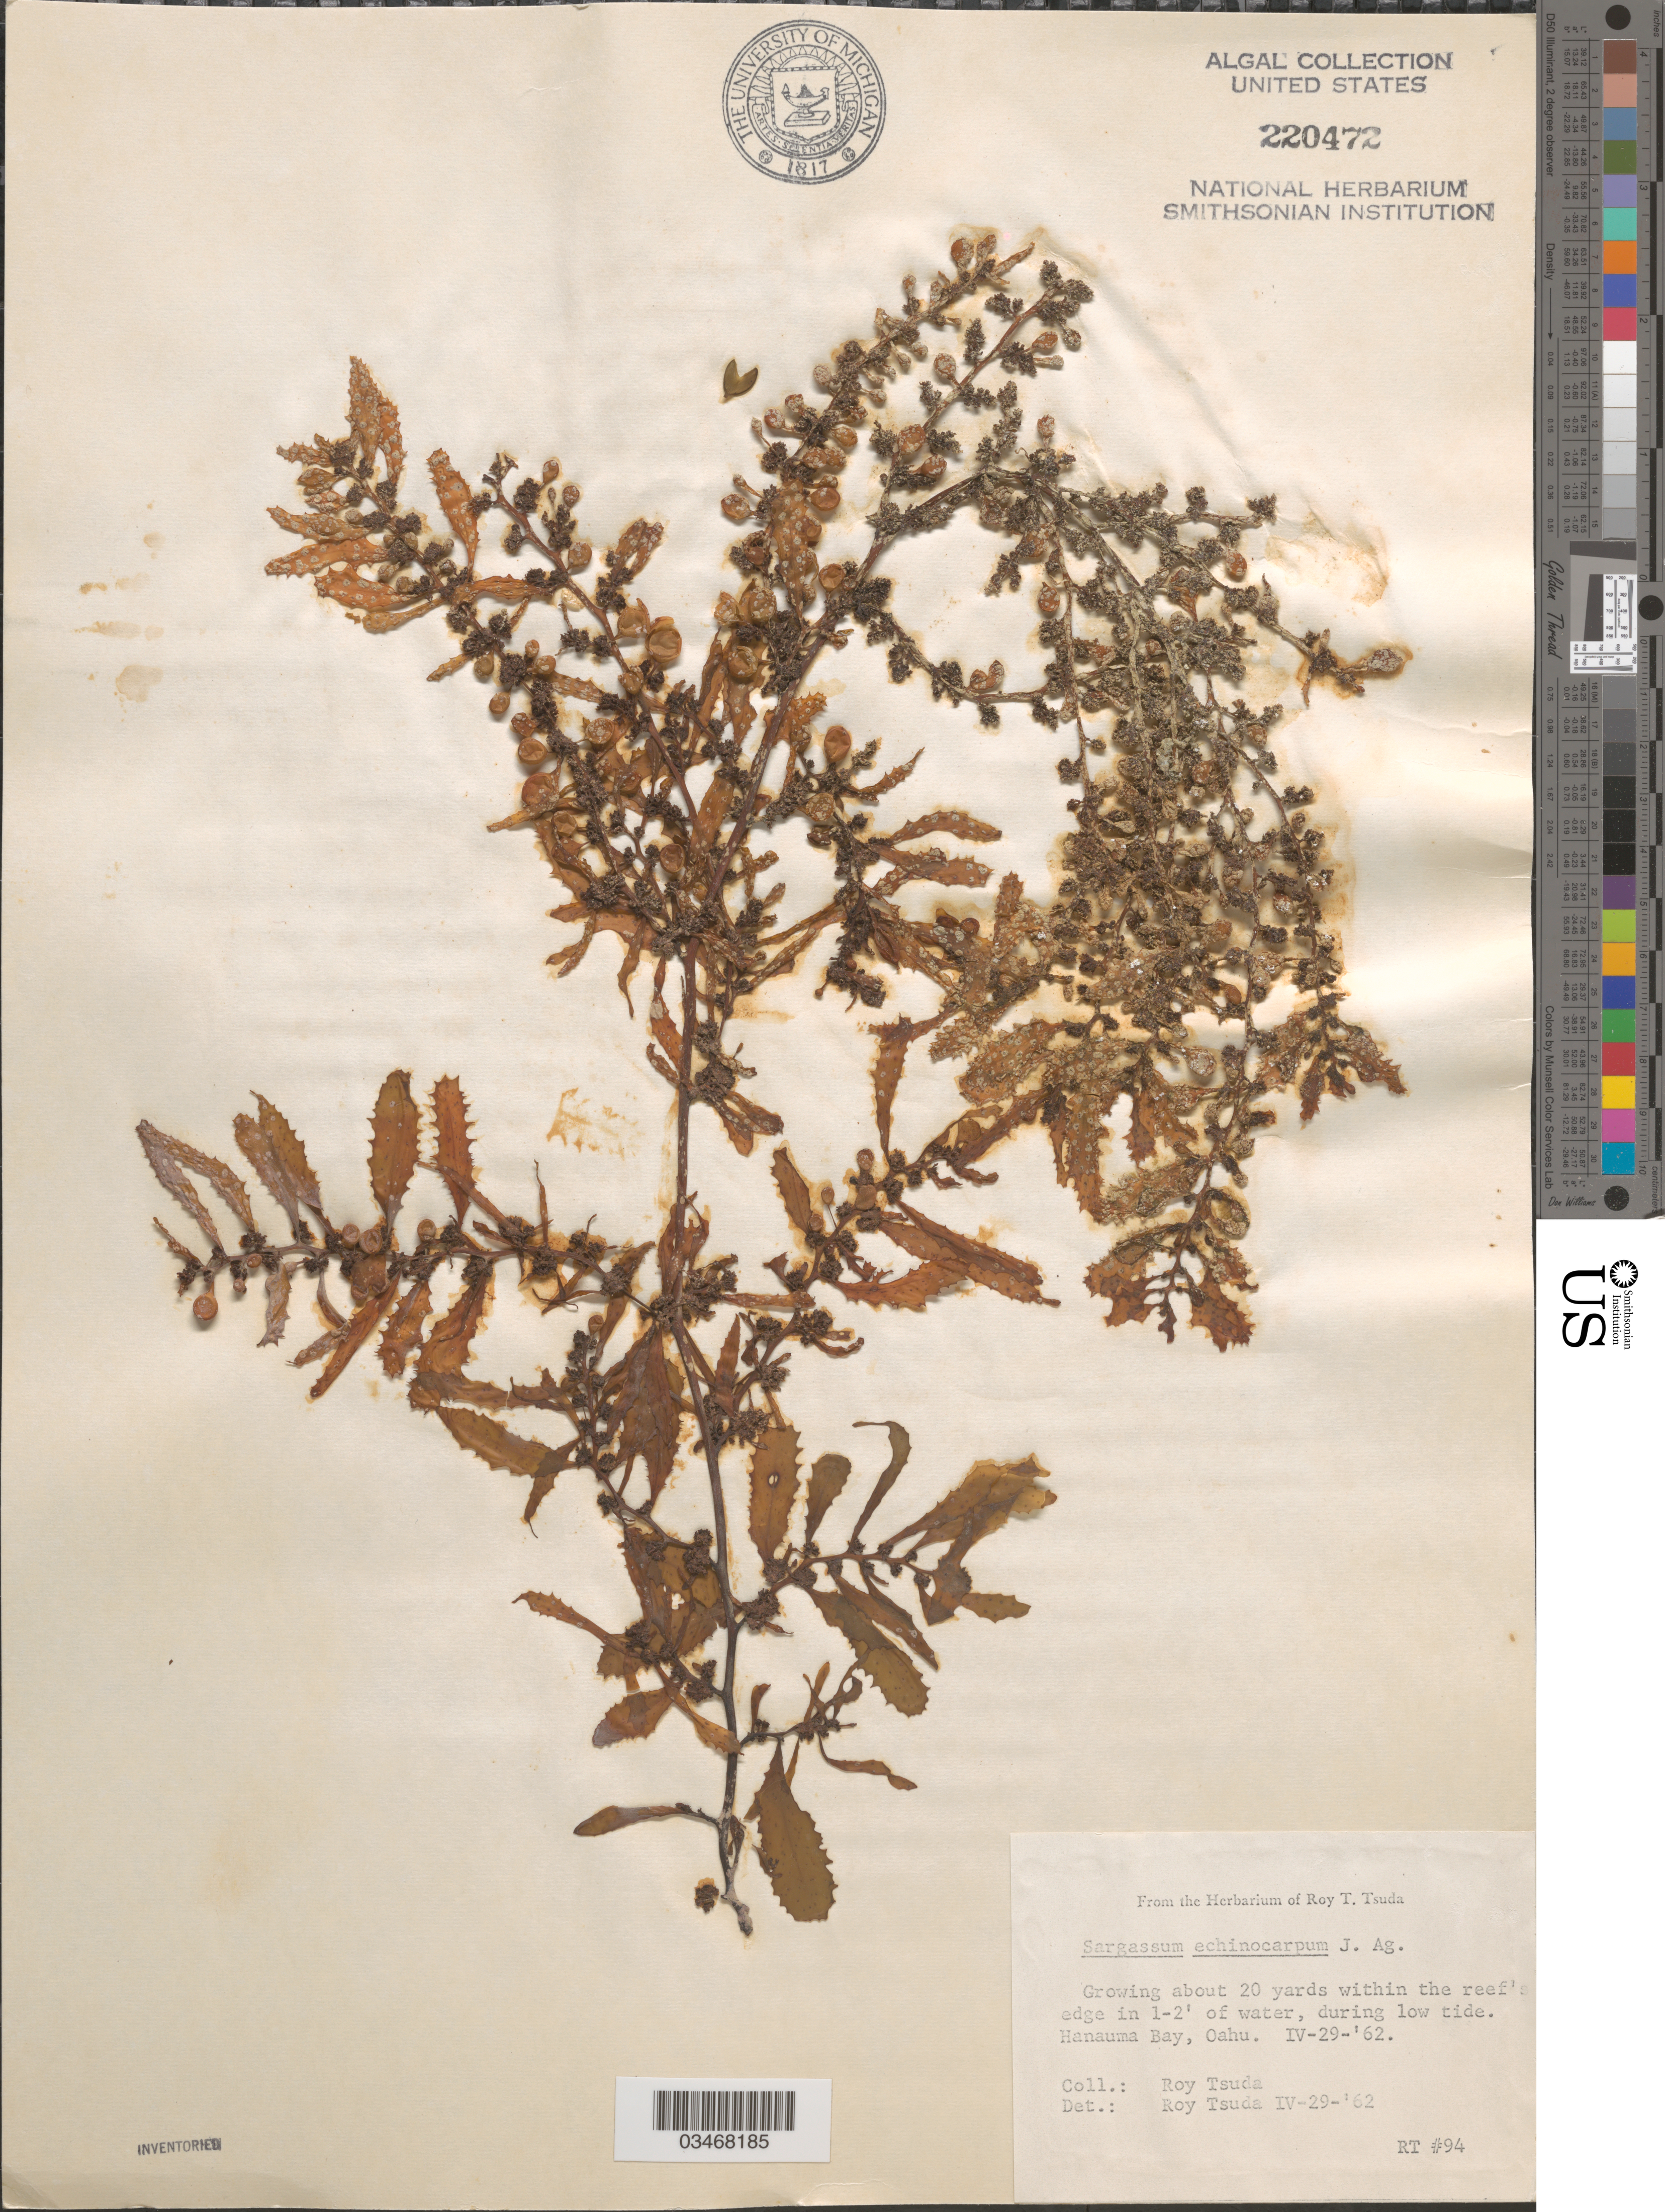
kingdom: Chromista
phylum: Ochrophyta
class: Phaeophyceae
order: Fucales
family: Sargassaceae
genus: Sargassum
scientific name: Sargassum aquifolium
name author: (Turner) C. Agardh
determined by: Algae name updating Project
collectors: R. Tsuda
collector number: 94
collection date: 1962-04-29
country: United States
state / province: Hawaii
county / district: Honolulu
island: Oahu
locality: Growing about 20 yards within the reef edge.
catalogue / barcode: US 220472